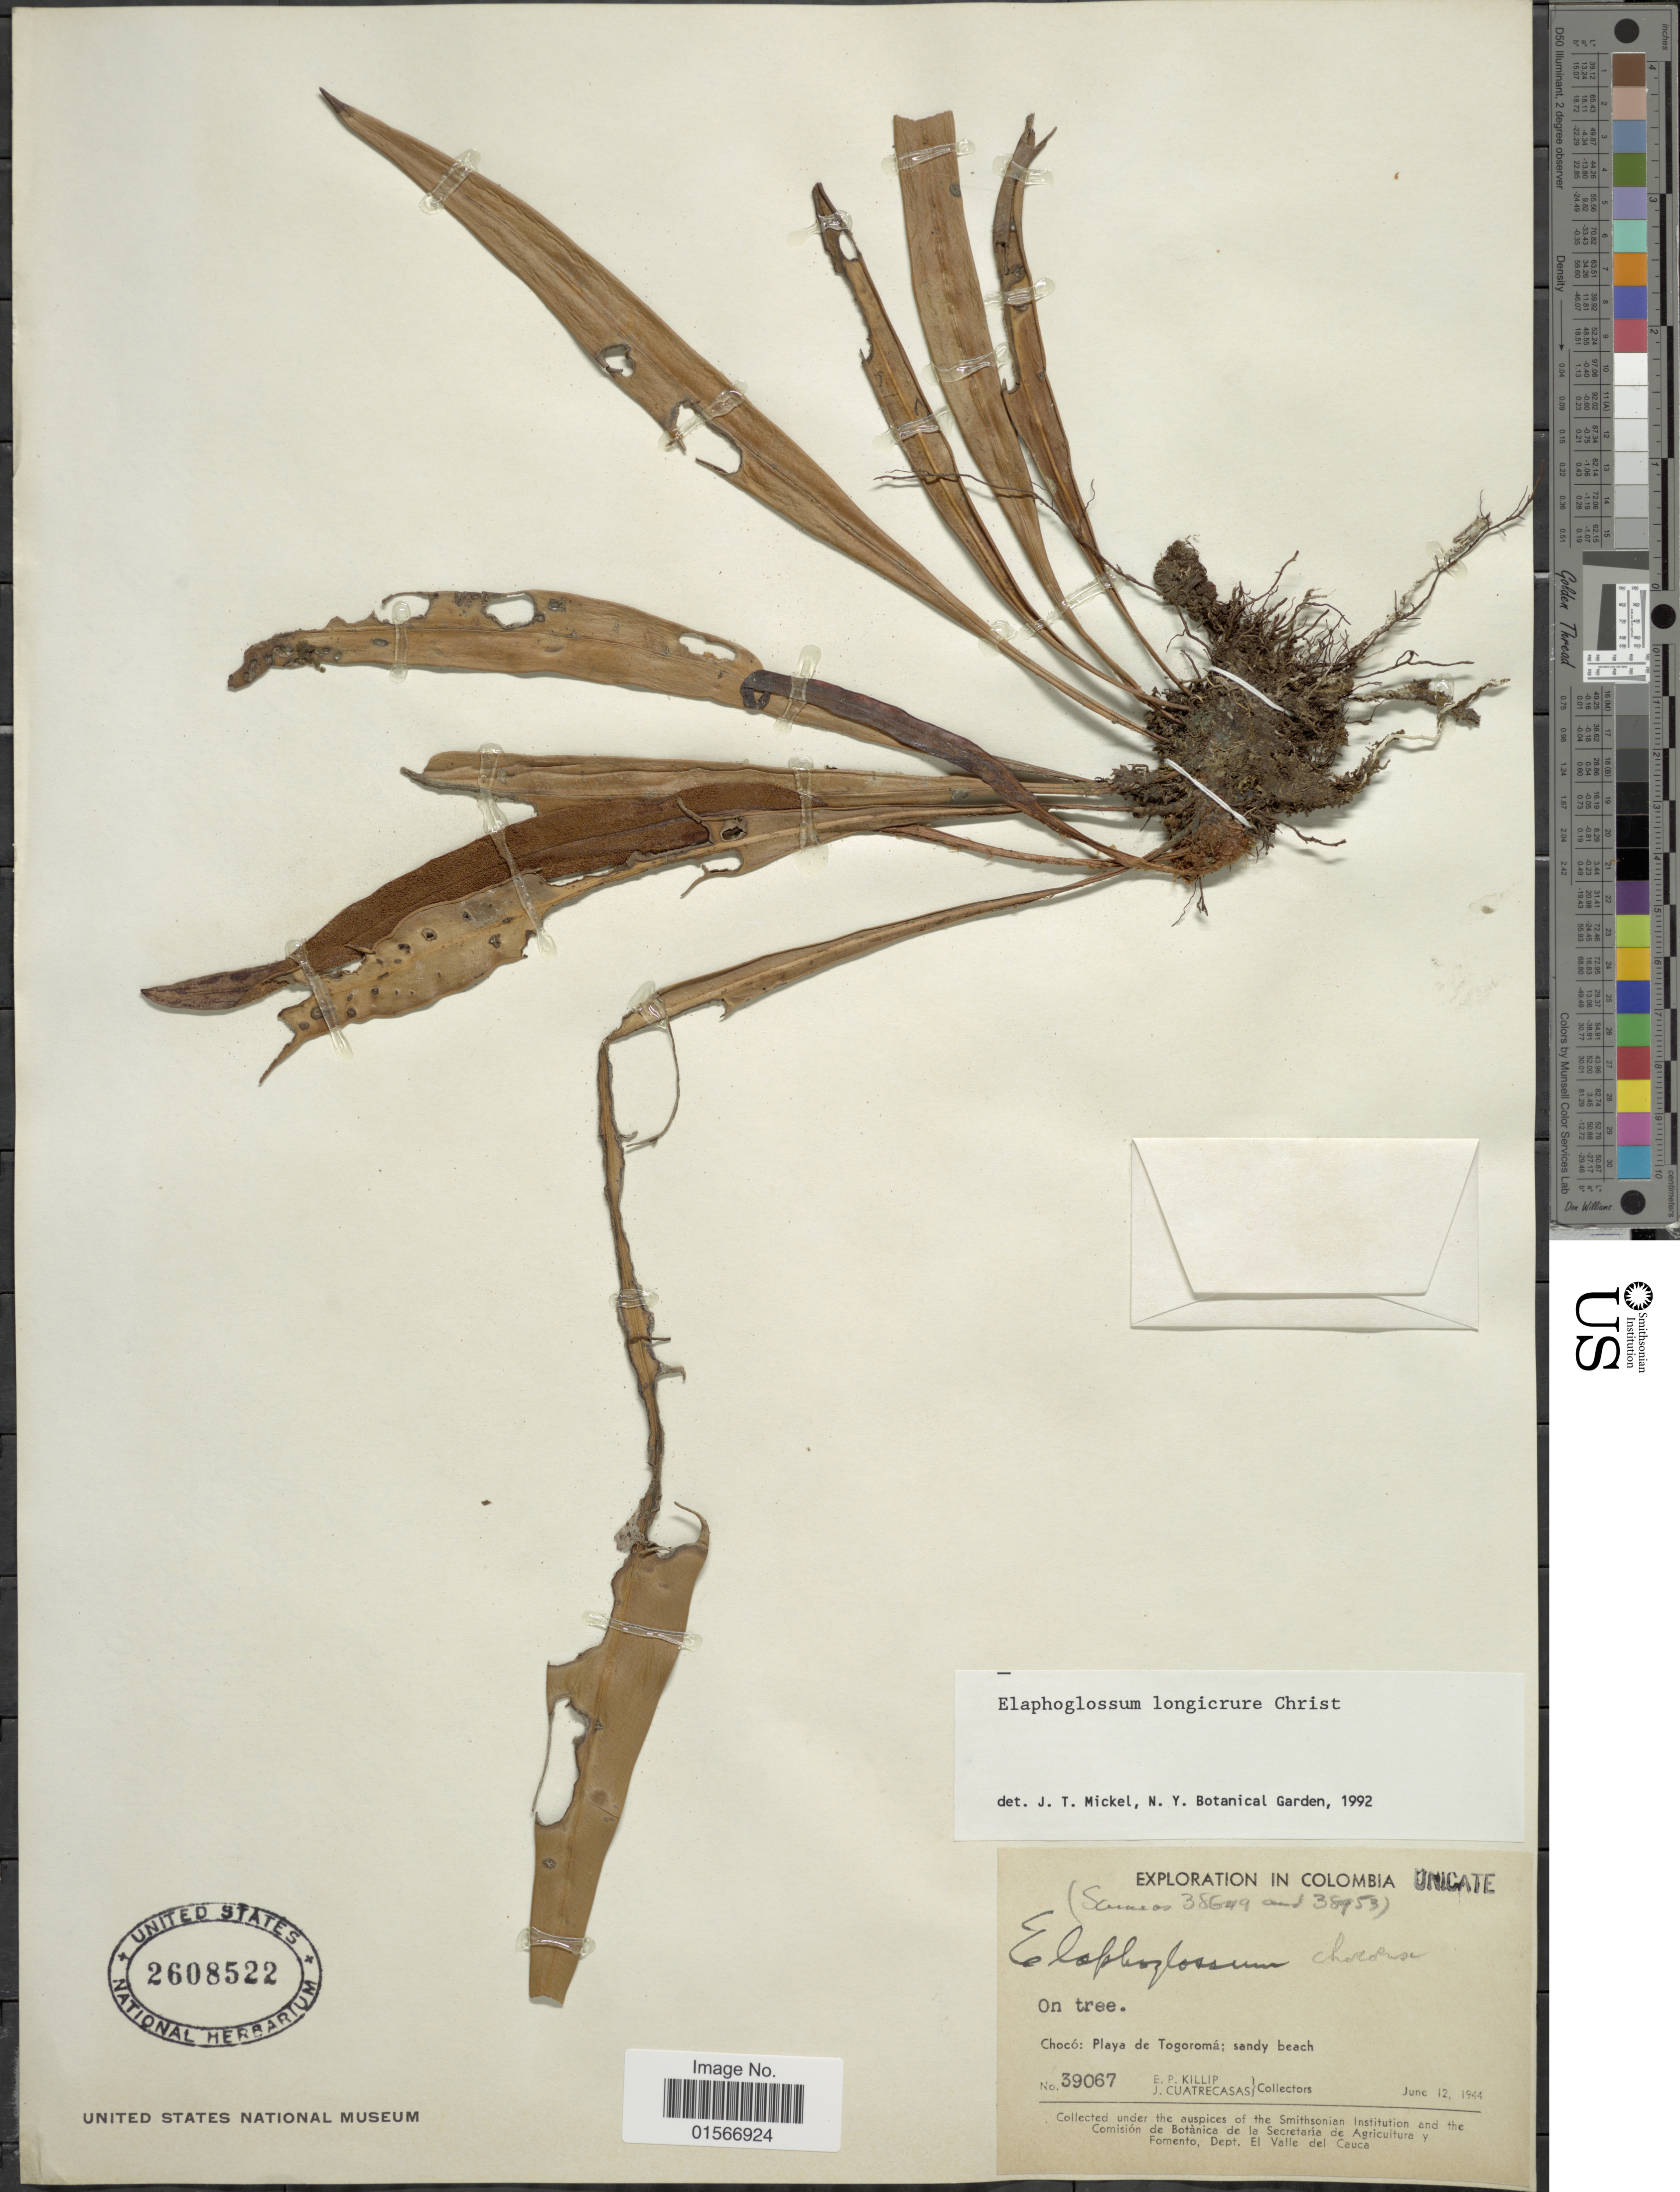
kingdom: Plantae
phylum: Tracheophyta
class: Polypodiopsida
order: Polypodiales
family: Dryopteridaceae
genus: Elaphoglossum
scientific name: Elaphoglossum longicrure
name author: Christ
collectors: E. P. Killip & J. Cuatrecasas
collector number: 39067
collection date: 1944-06-12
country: Colombia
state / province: Chocó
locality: Playa de Togoromá; sandy beach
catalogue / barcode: US 2608522